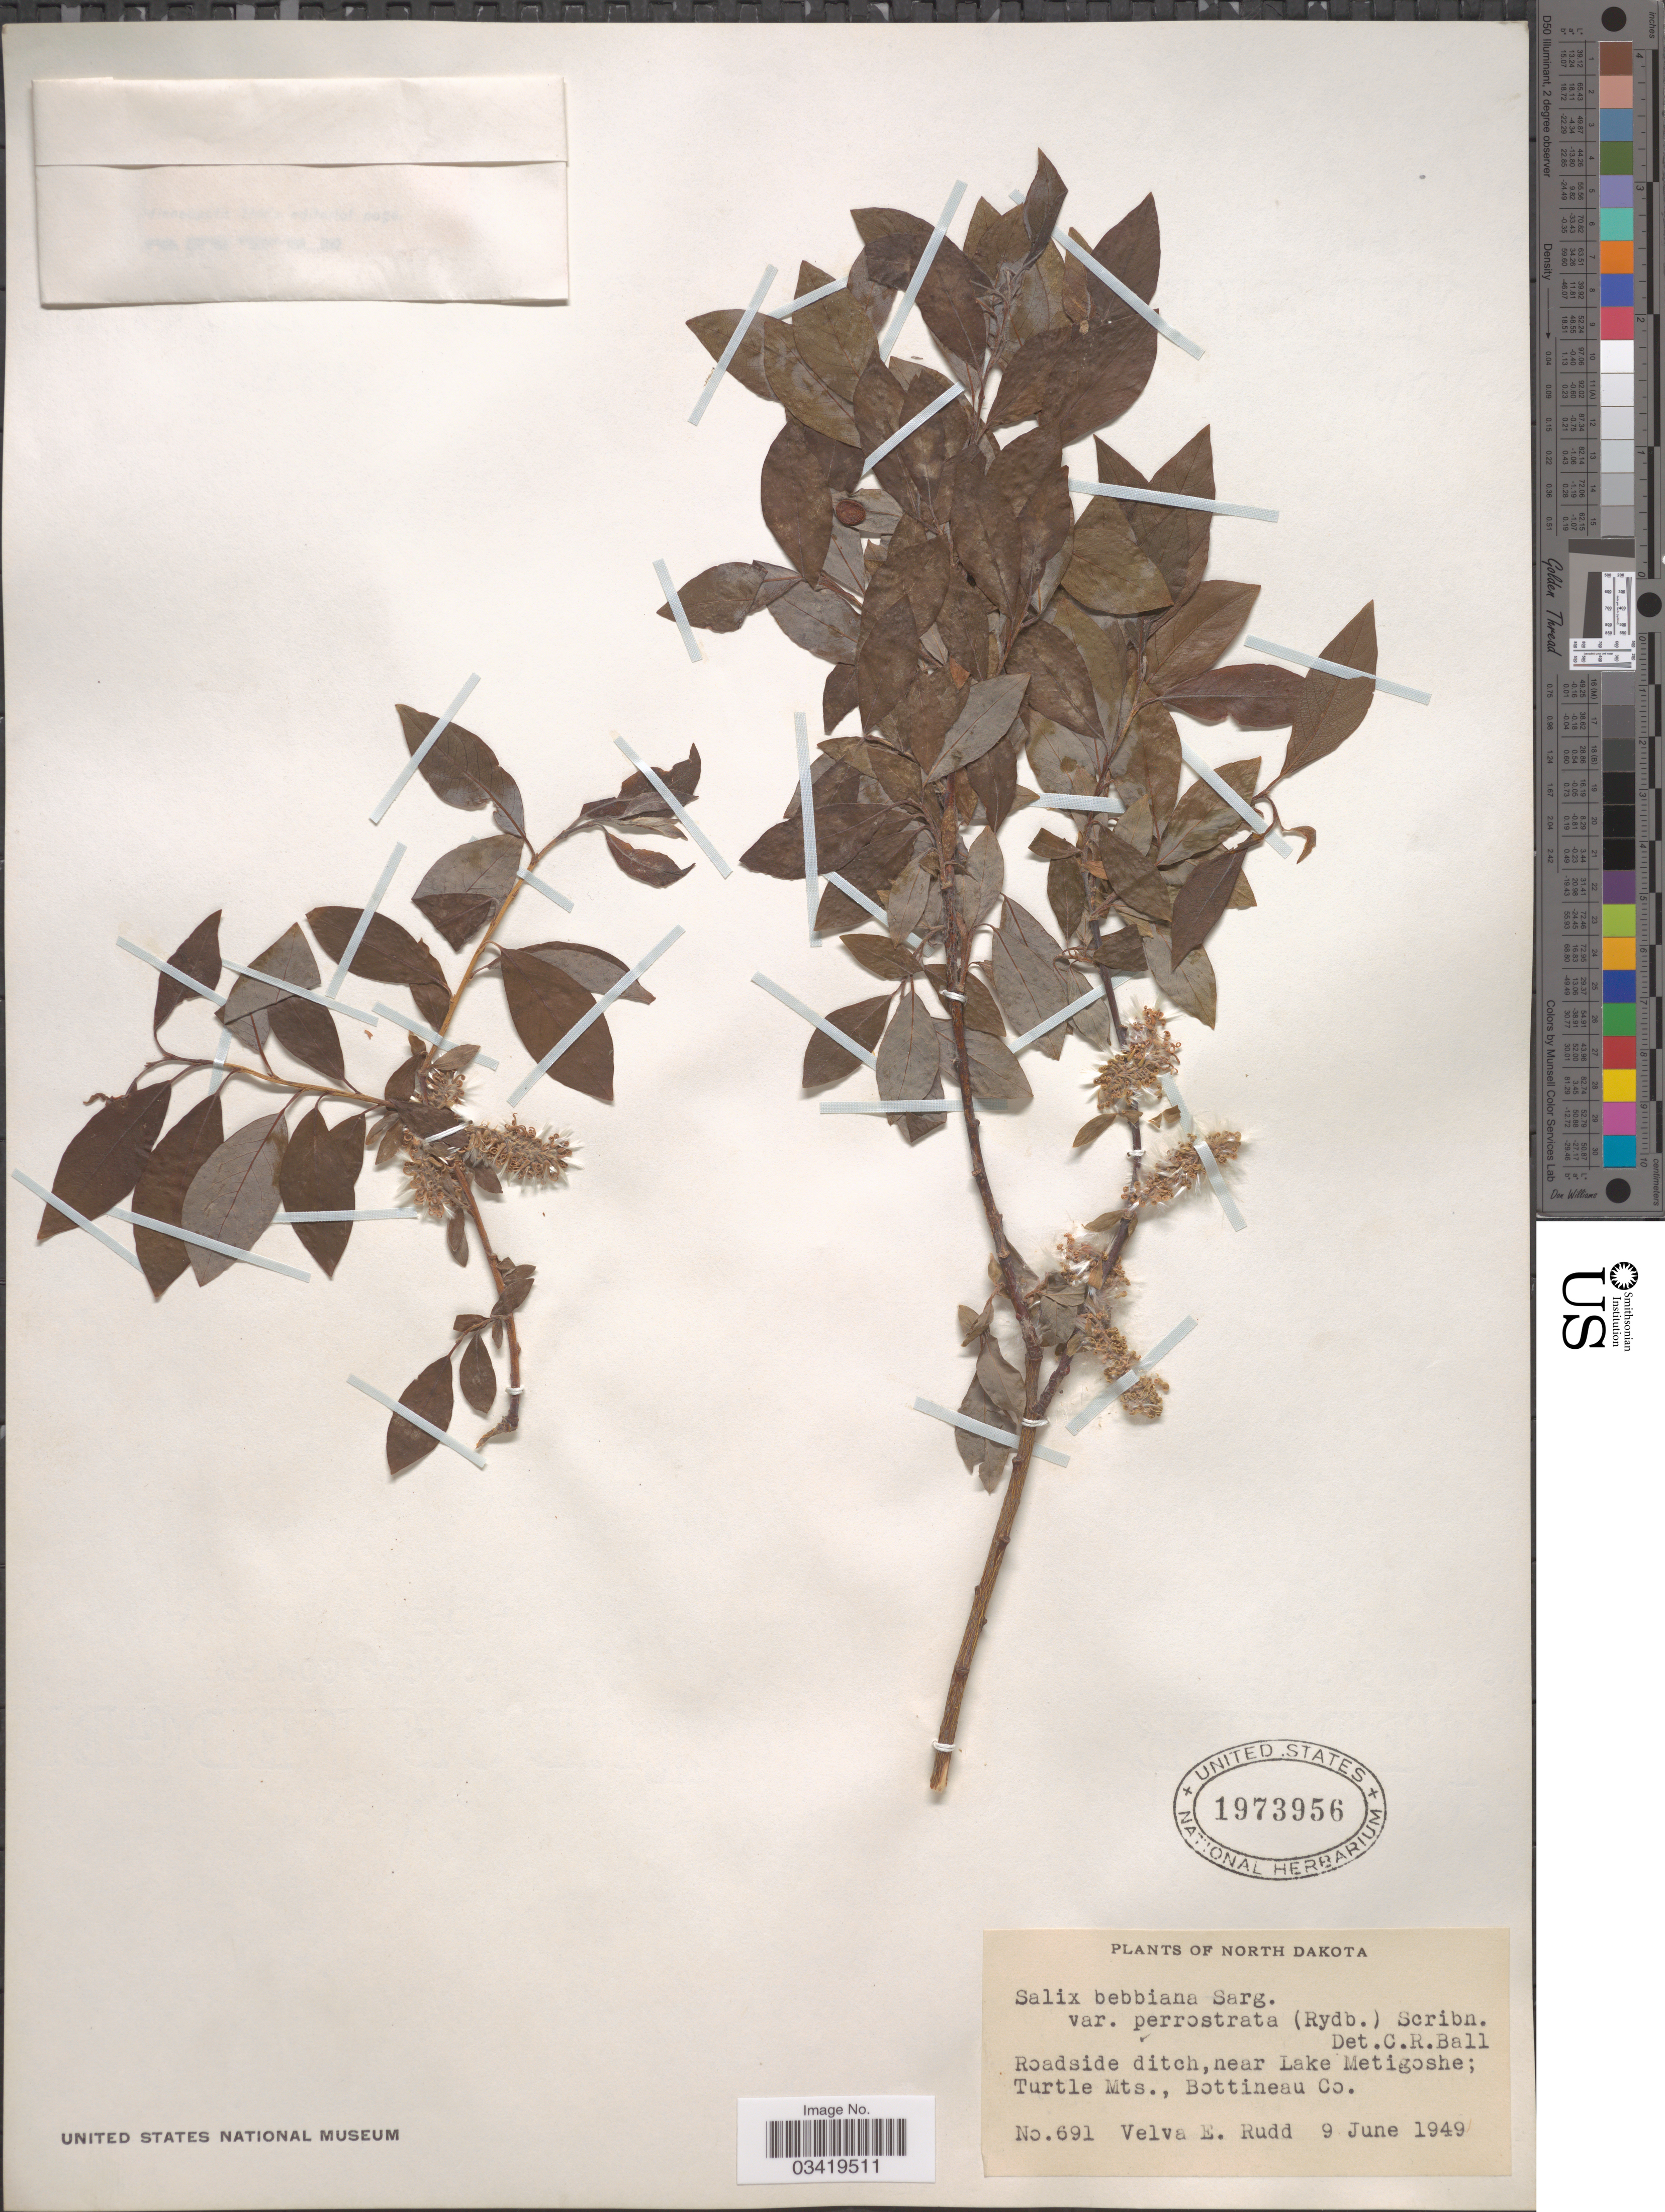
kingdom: Plantae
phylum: Tracheophyta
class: Magnoliopsida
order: Malpighiales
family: Salicaceae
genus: Salix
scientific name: Salix bebbiana var. perrostrata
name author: Sarg.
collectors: V. E. Rudd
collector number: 691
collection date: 1949-06-09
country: United States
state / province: North Dakota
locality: Roadside ditch, near Lake Metigoshe; Turtle Mts., Bottineau Co.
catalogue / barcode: US 1973956